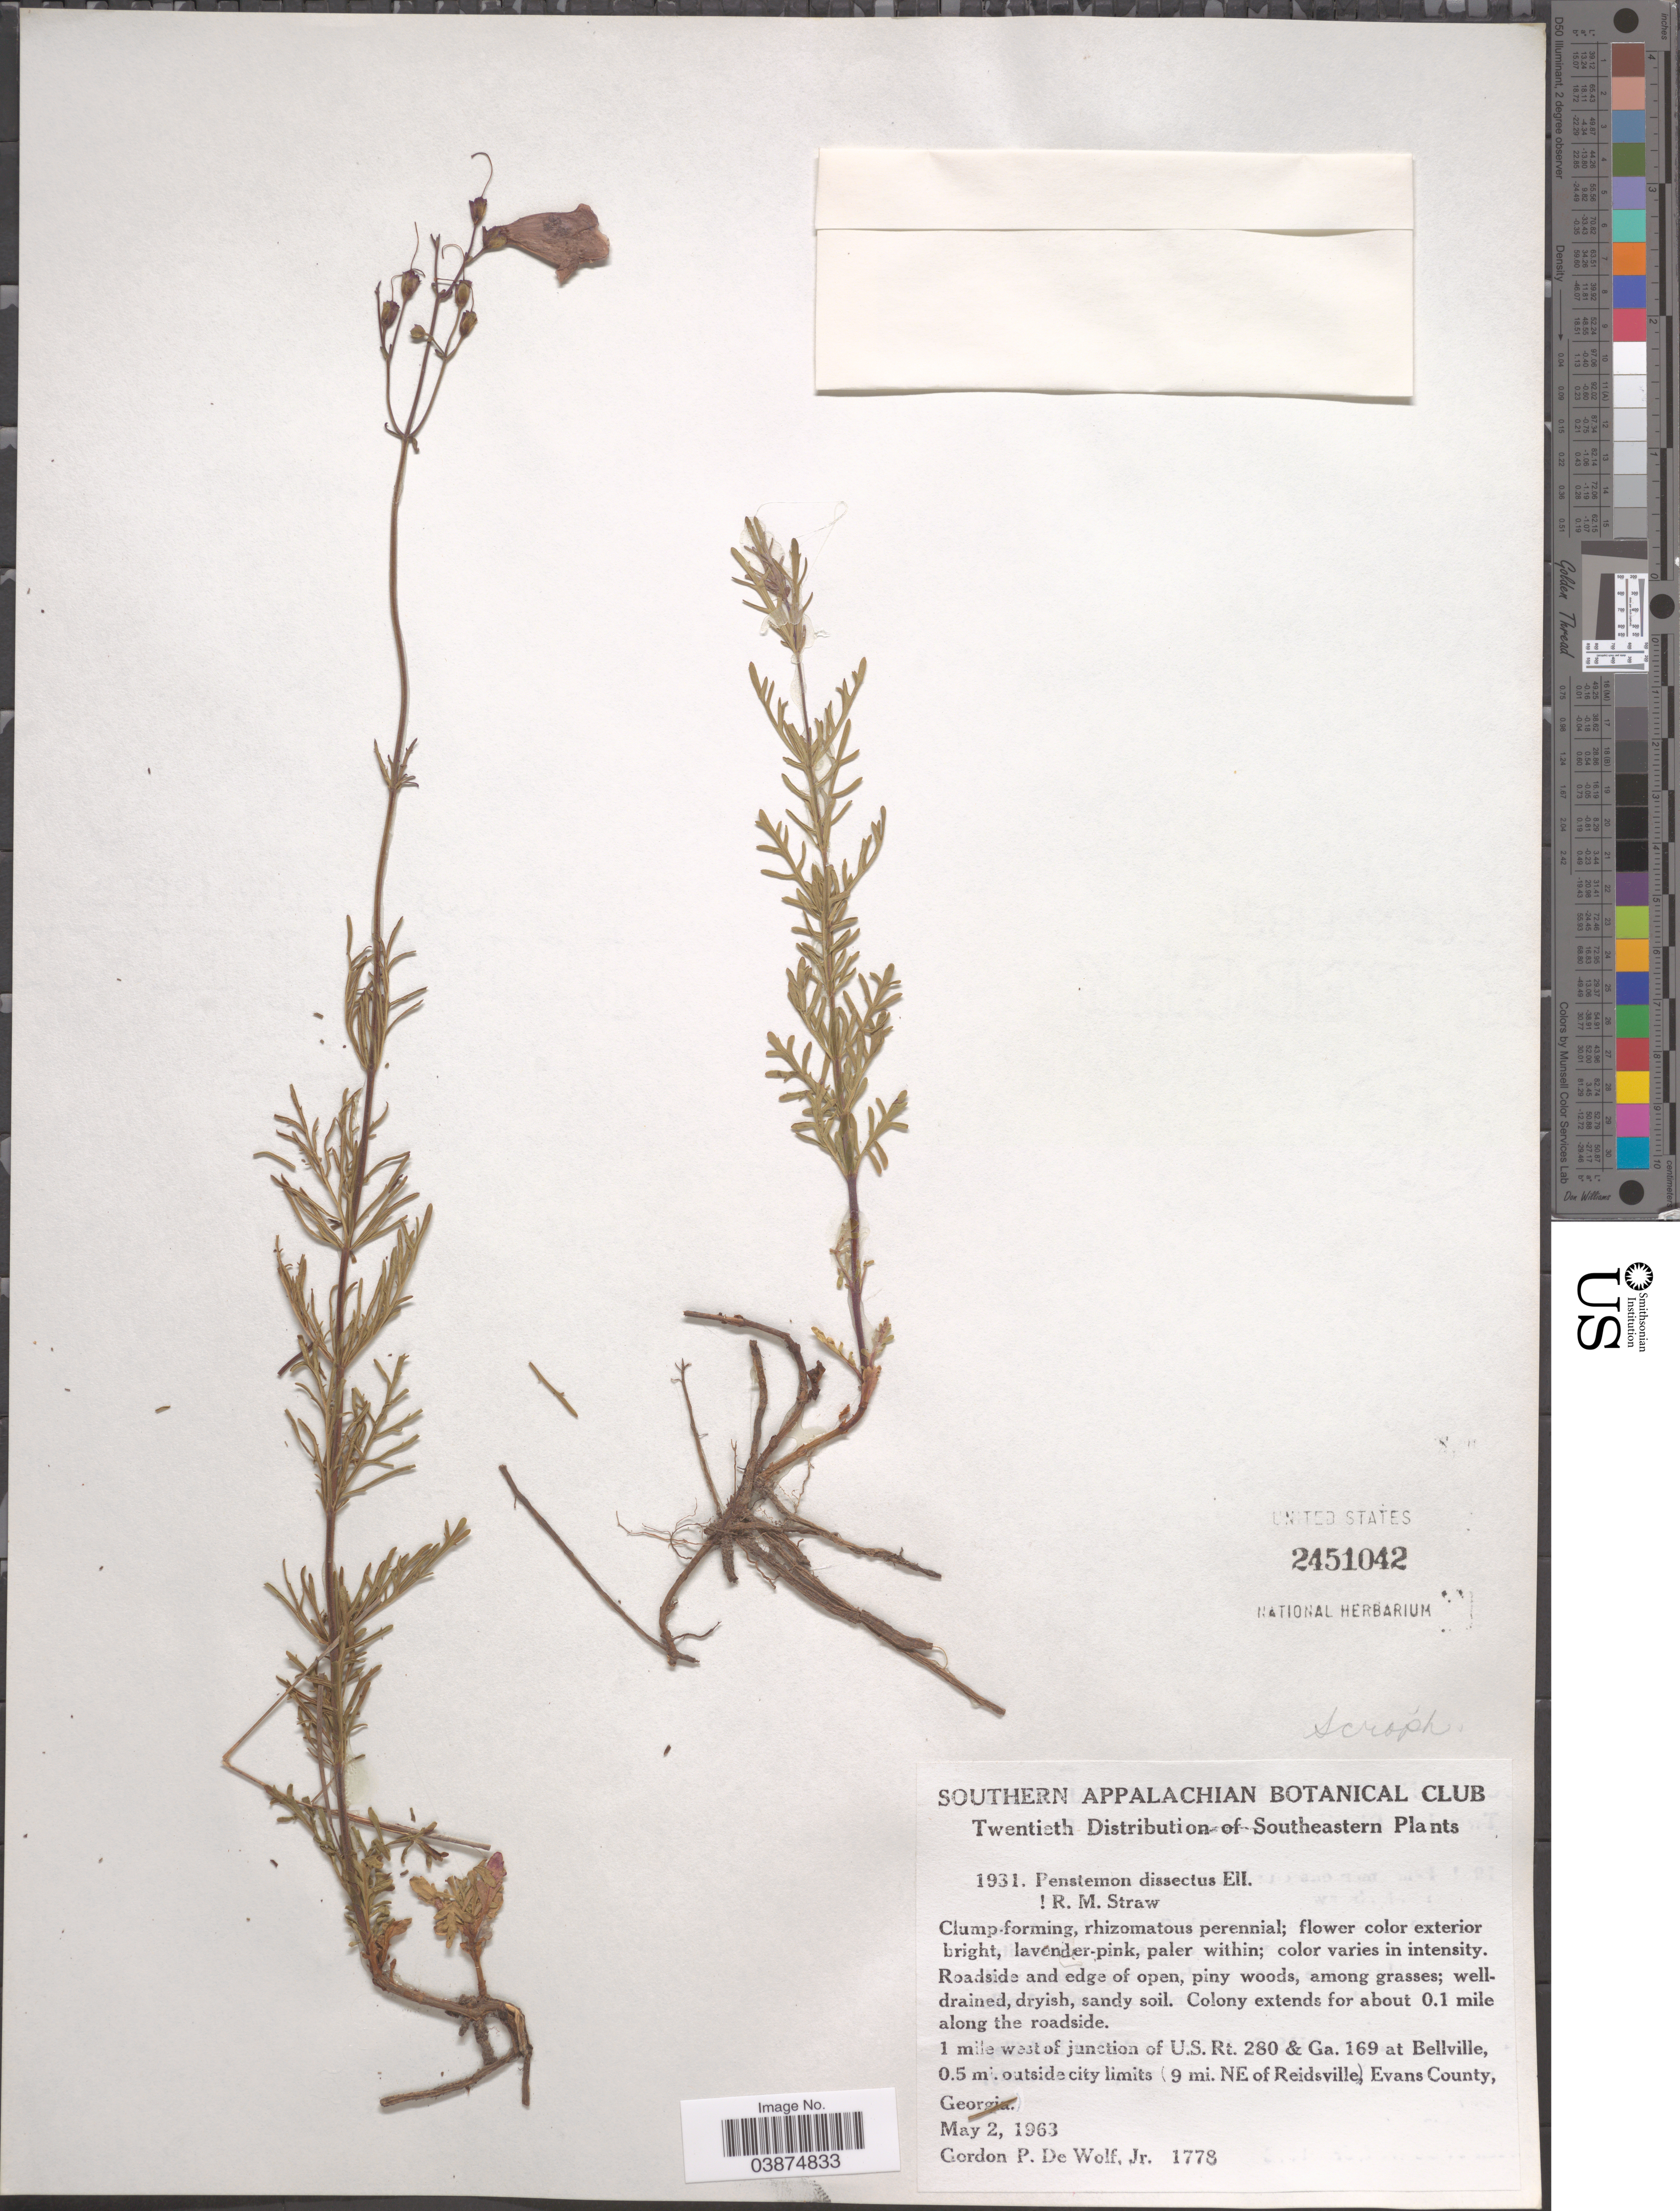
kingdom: Plantae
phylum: Tracheophyta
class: Magnoliopsida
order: Lamiales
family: Plantaginaceae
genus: Penstemon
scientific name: Penstemon dissectus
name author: Elliott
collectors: G. DeWolf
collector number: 1778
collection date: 1963-05-02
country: United States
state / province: Georgia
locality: Southeastern. About 0.1 mile along the roadside. 1 mile west of junction of U.S. Rt. 280 & Ga. 169 at Bellville, 0.5 mi. outside city limits (9 mi. NE of Reidsville), Evans County.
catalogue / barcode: US 2451042